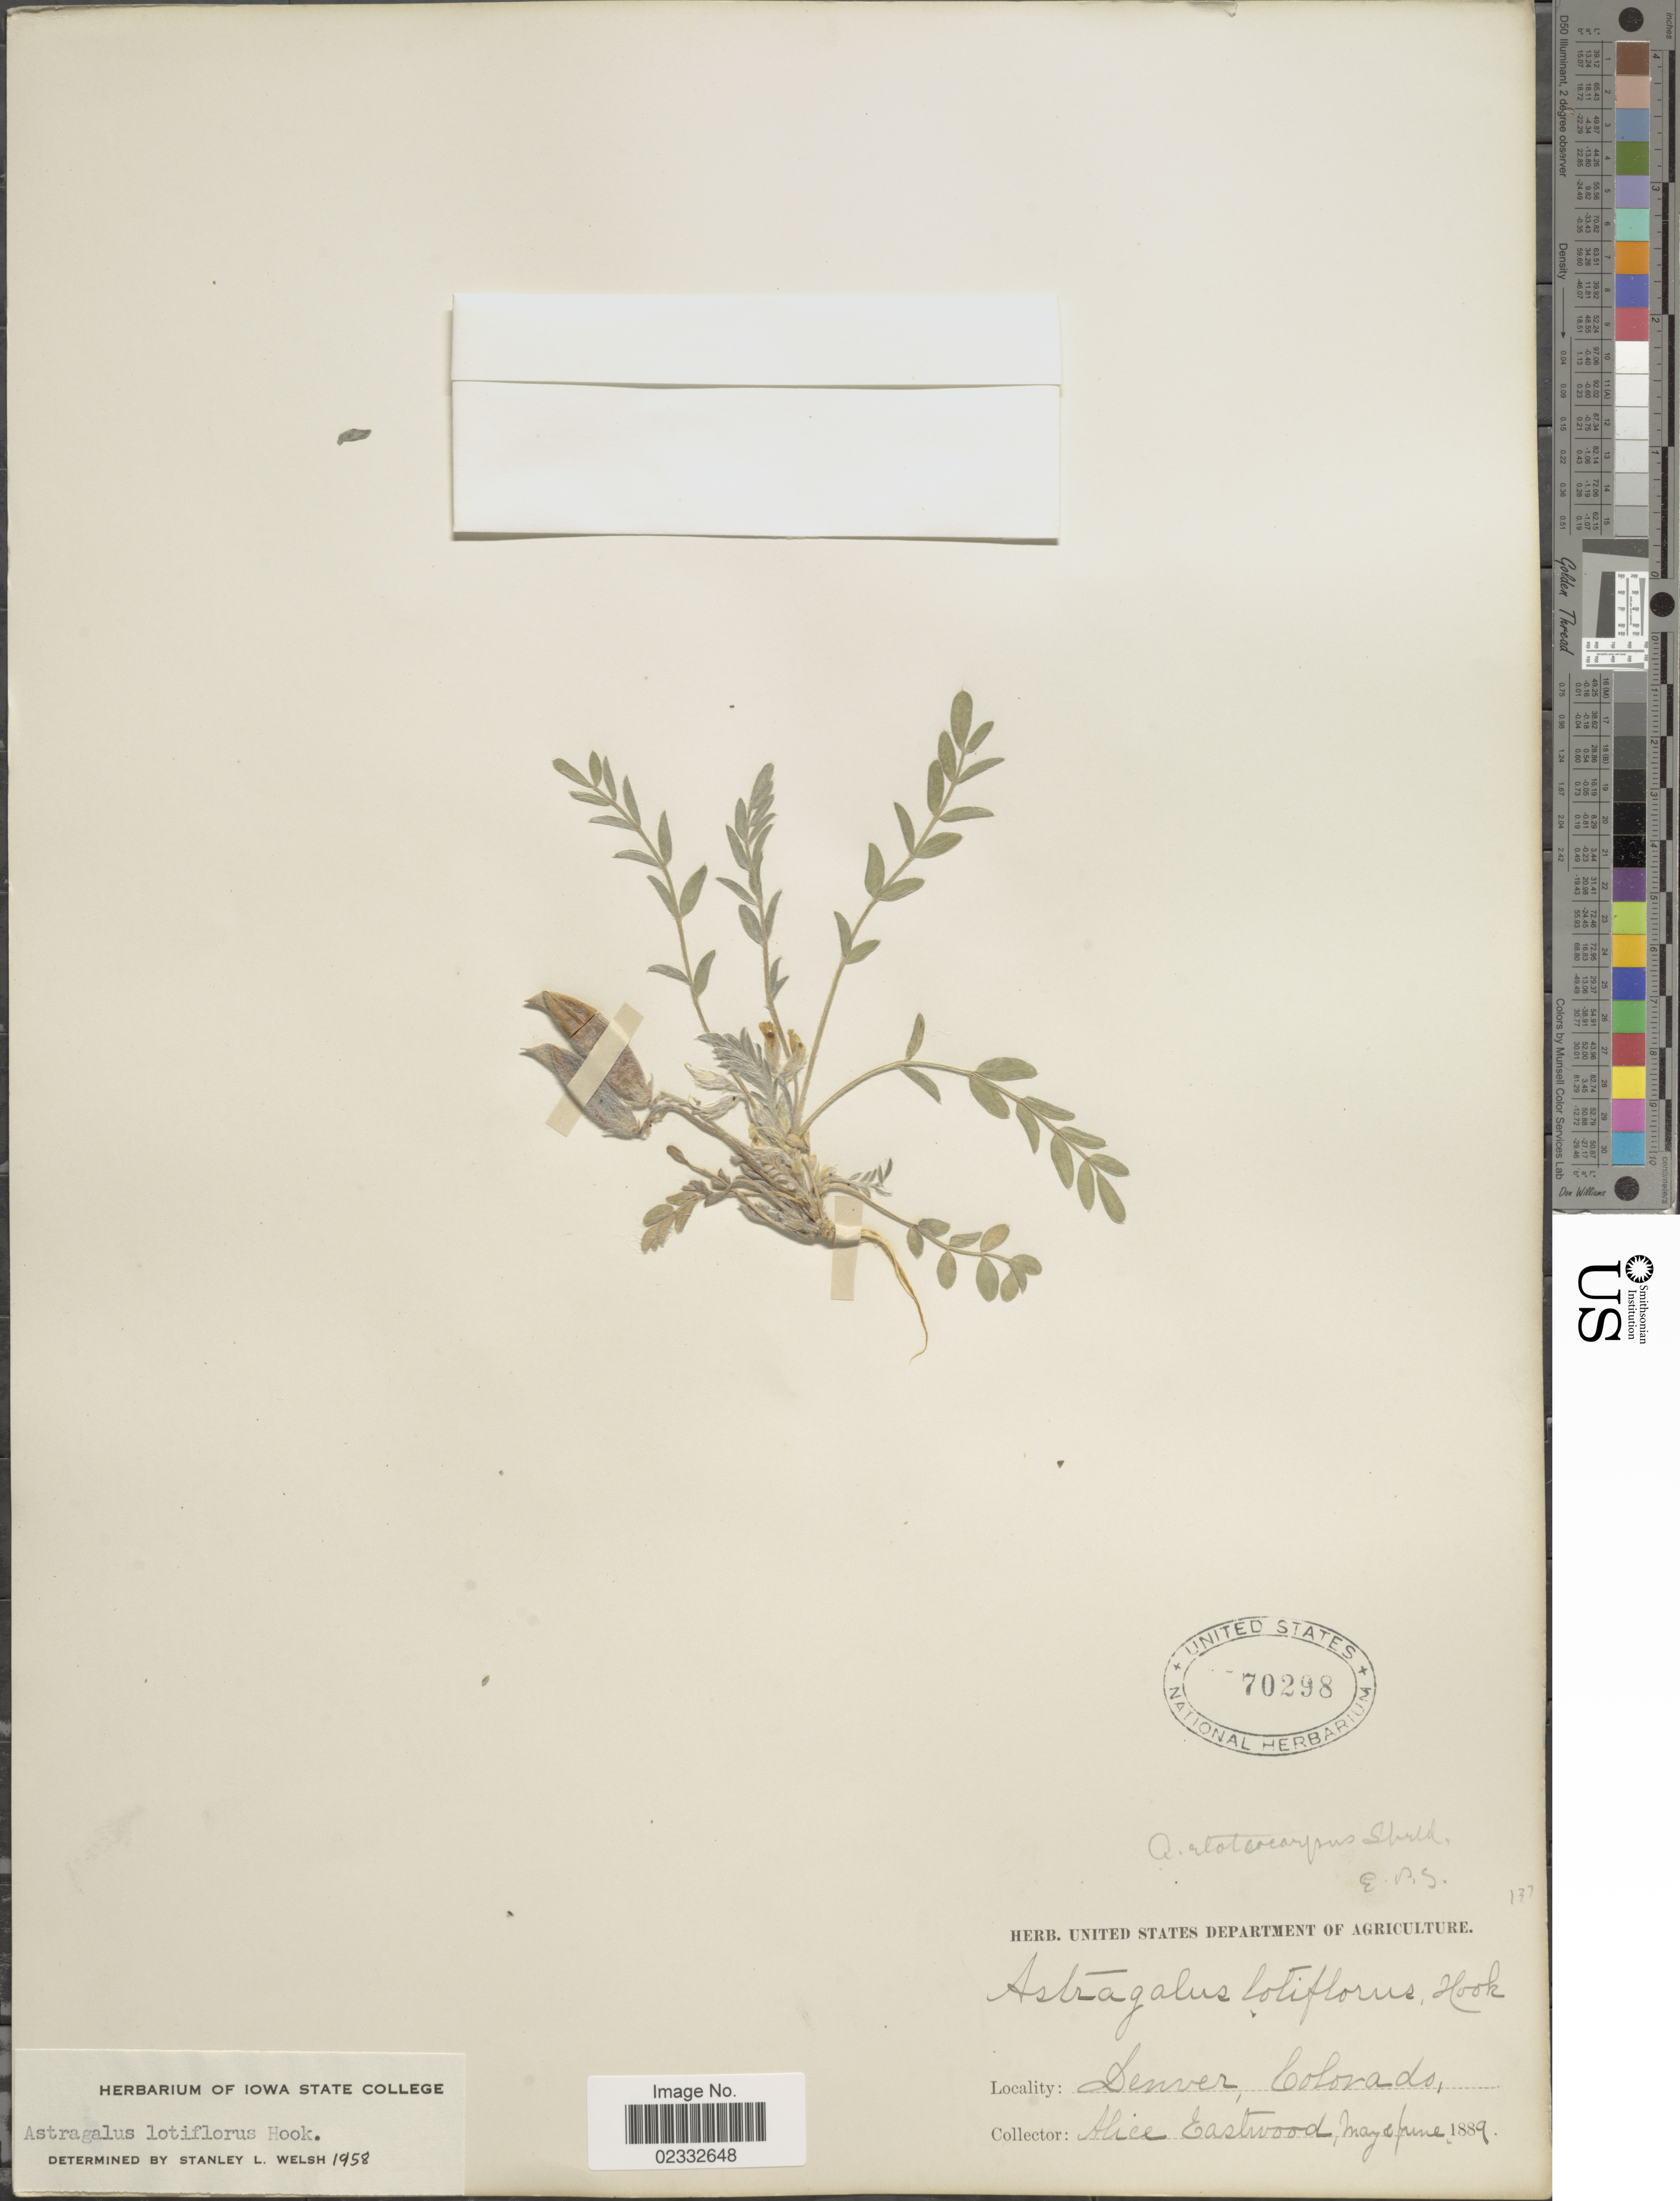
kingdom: Plantae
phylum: Tracheophyta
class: Magnoliopsida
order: Fabales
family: Fabaceae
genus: Astragalus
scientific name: Astragalus lotiflorus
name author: Hook.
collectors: A. Eastwood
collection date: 1889-05/1889-06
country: United States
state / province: Colorado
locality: Denver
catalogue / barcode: US 70298